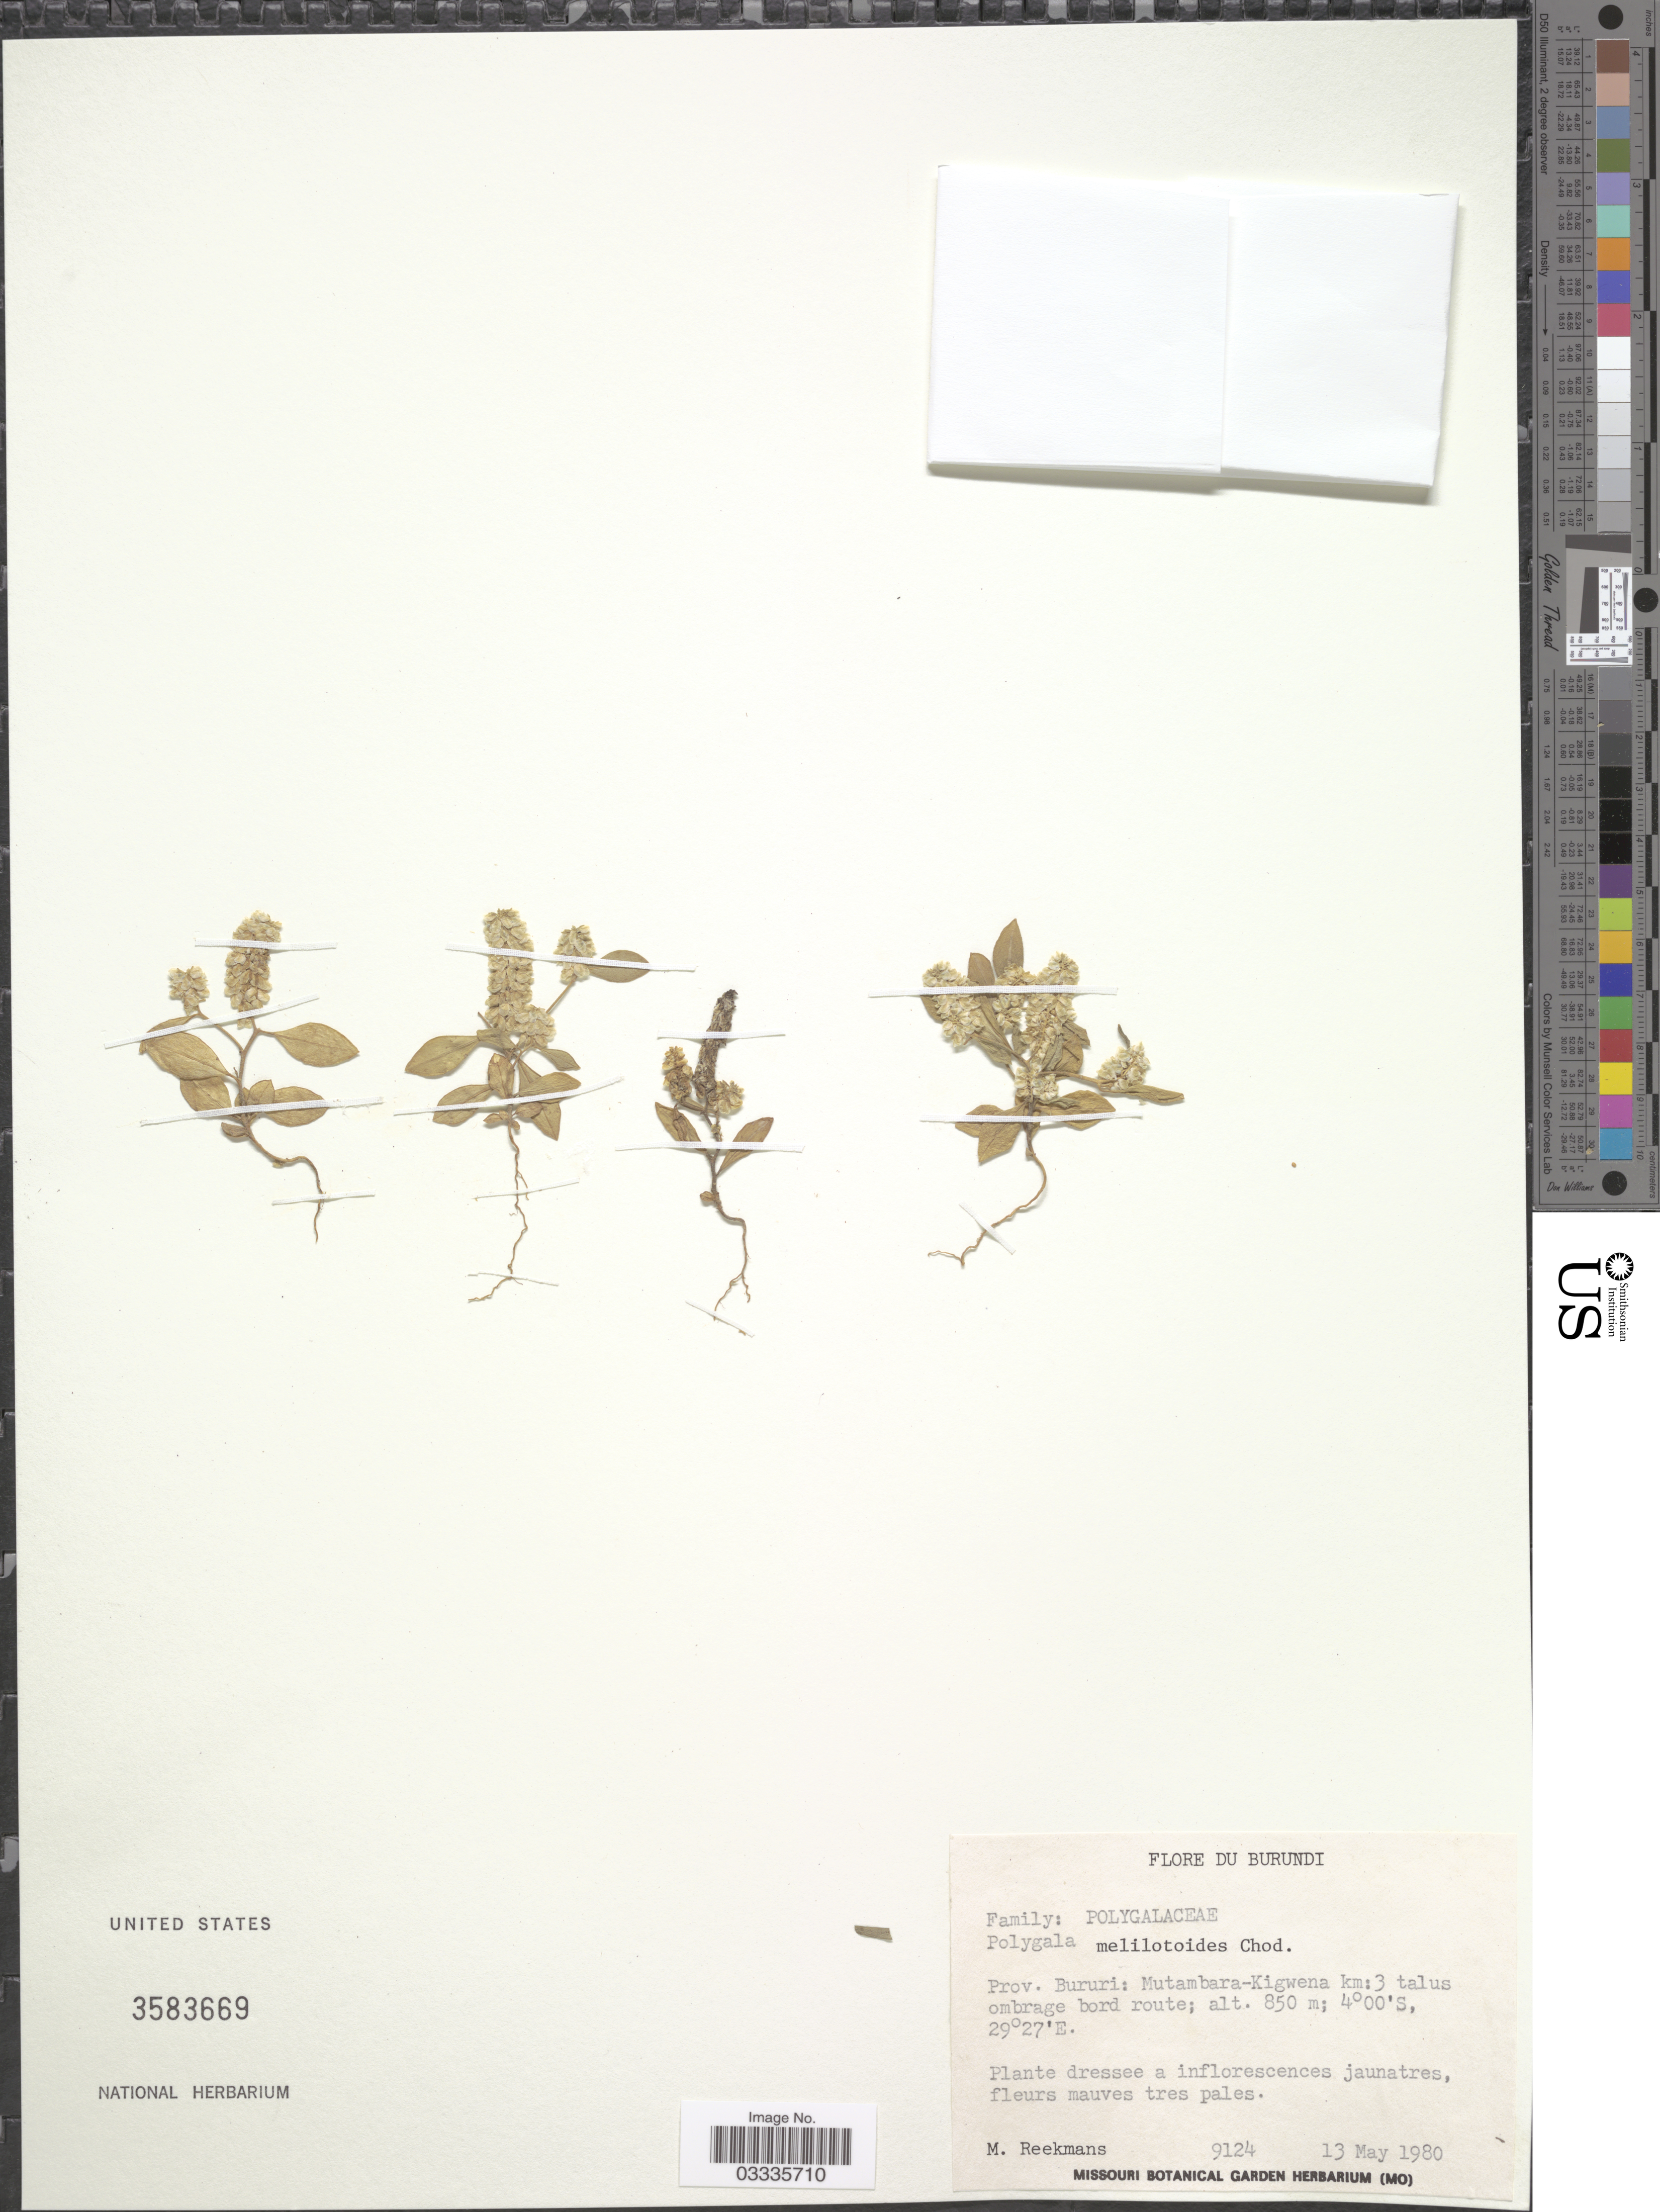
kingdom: Plantae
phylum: Tracheophyta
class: Magnoliopsida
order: Fabales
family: Polygalaceae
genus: Polygala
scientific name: Polygala melilotoides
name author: Chodat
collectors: M. Reekmans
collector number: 9124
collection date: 1980-05-13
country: Burundi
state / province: Bururi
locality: Mutambara-Kigwena km:3 talus omrage bord route.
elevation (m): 850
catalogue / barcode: US 3583669